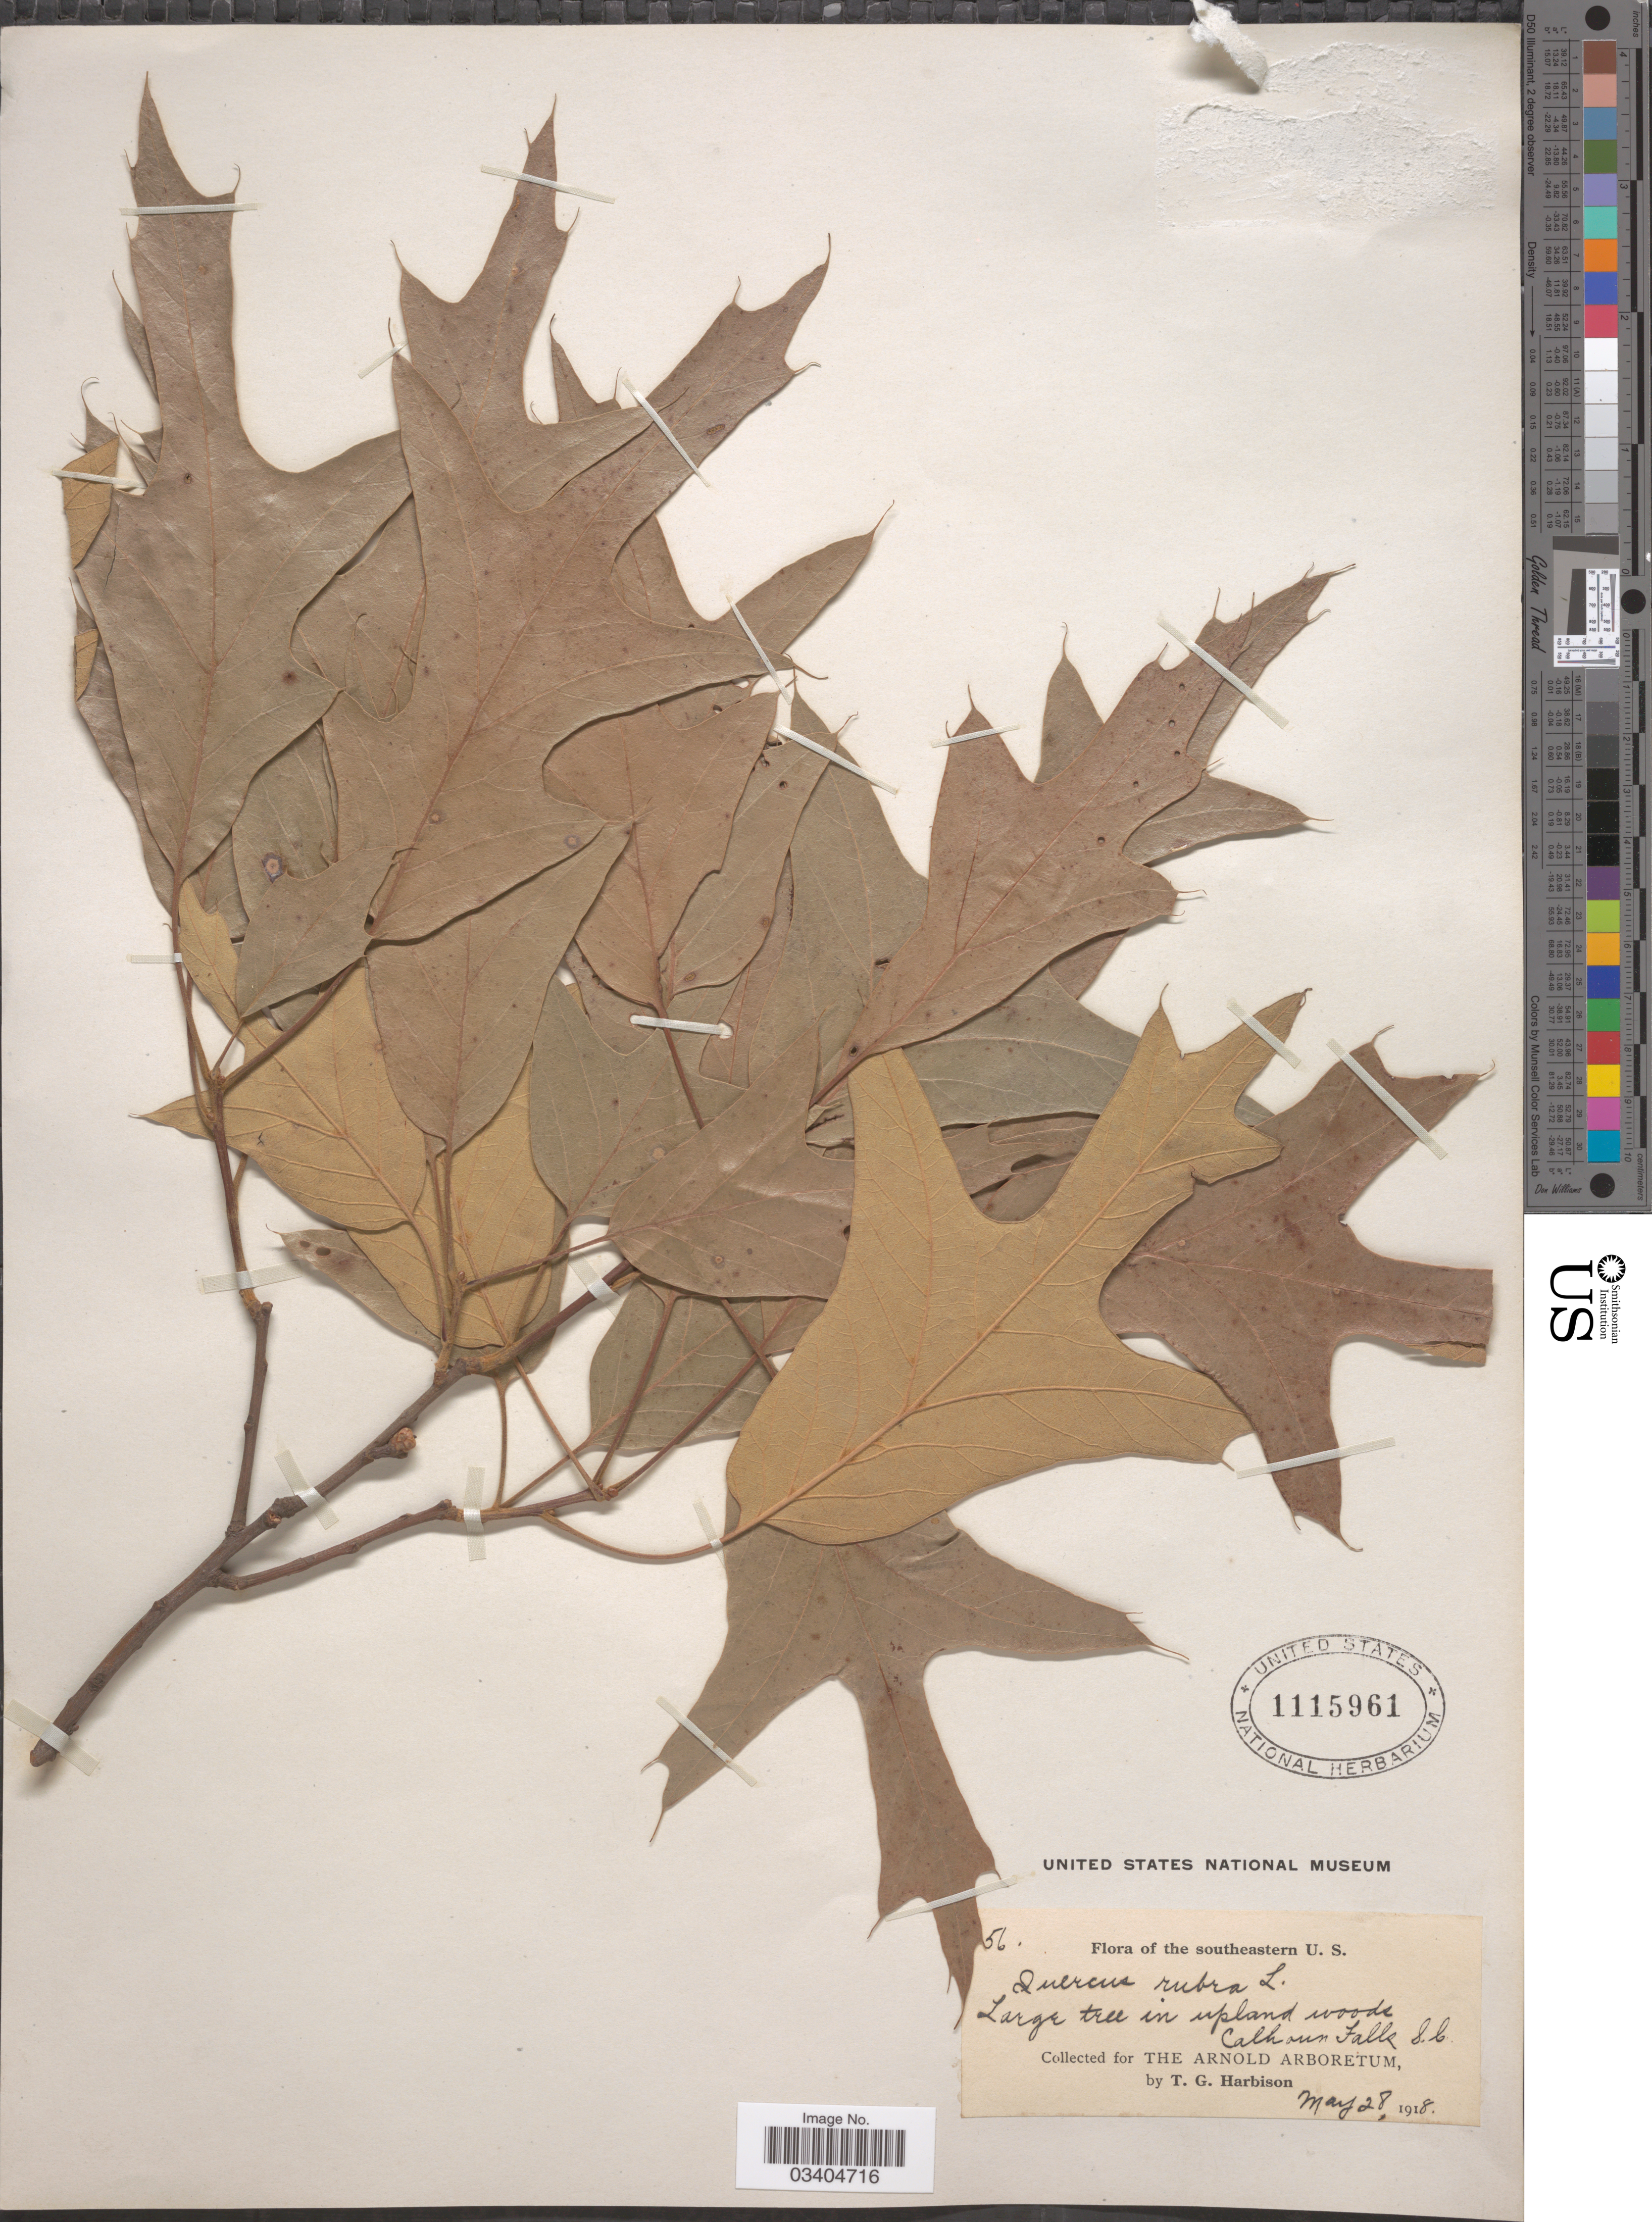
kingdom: Plantae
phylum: Tracheophyta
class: Magnoliopsida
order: Fagales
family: Fagaceae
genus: Quercus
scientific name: Quercus falcata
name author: Michx.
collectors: T. Harbison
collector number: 56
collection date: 1918-05-28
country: United States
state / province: South Carolina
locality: Southeastern U.S. Calhoun Falls.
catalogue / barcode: US 1115961